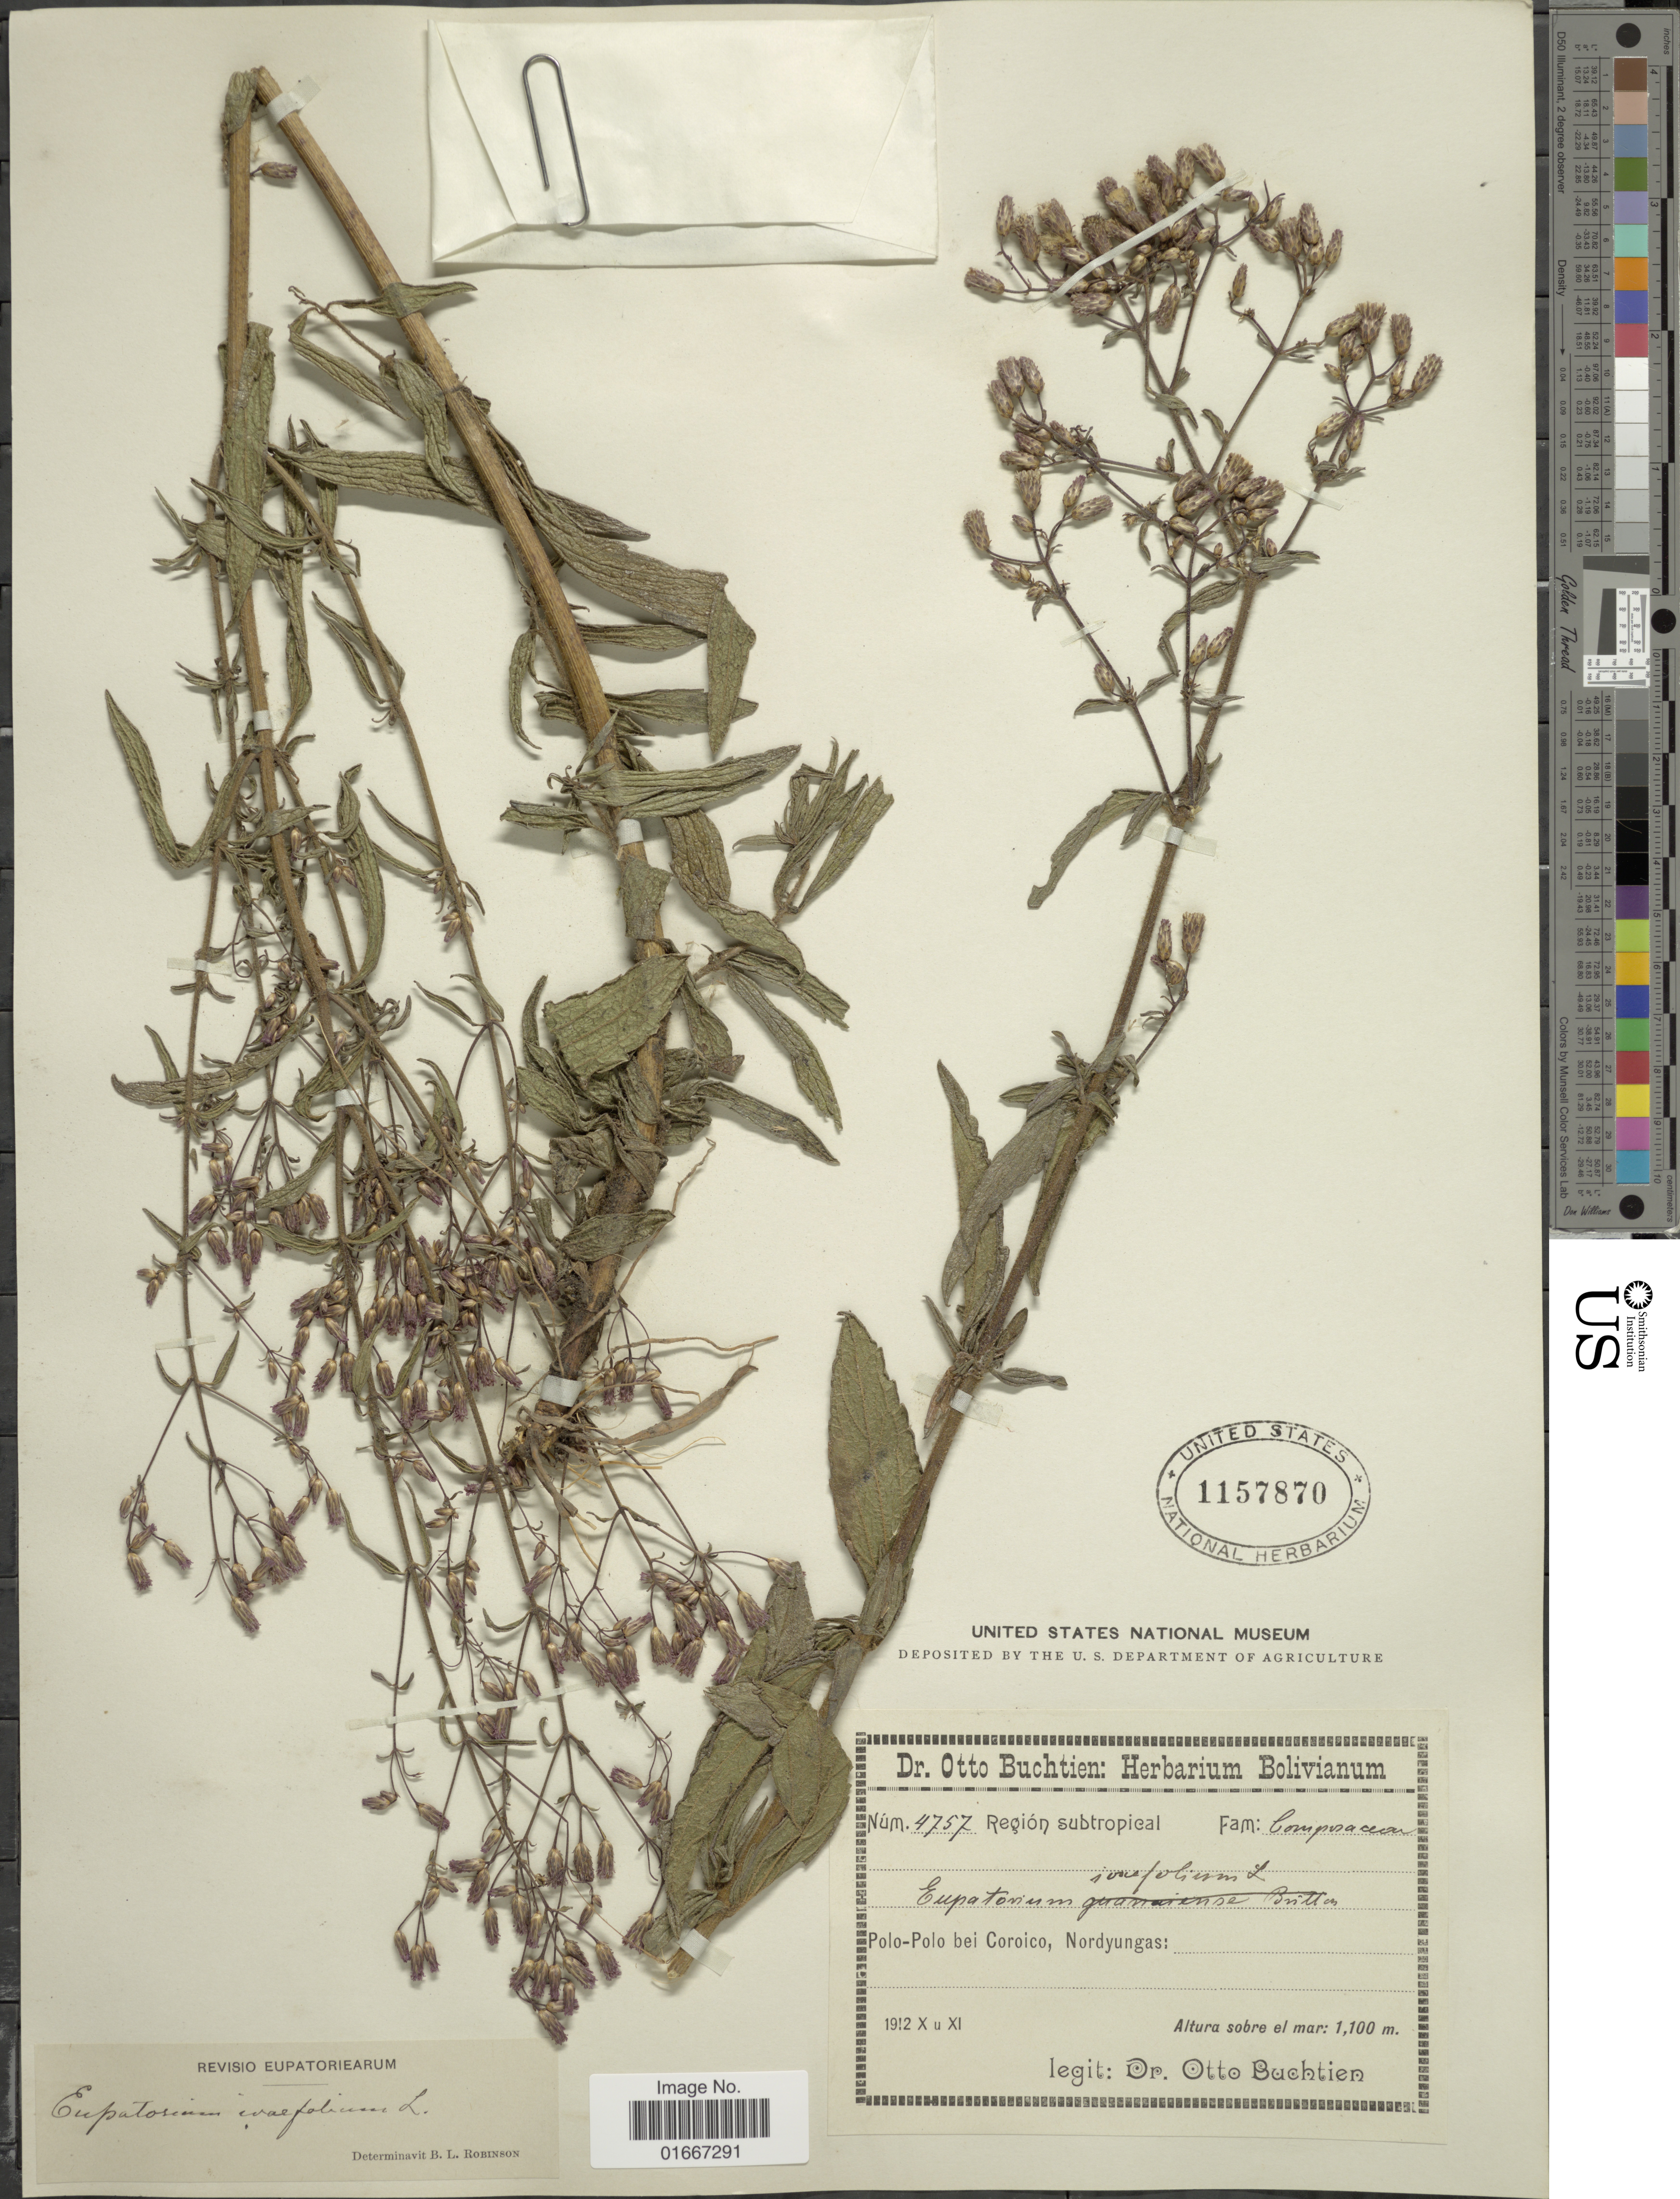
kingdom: Plantae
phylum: Tracheophyta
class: Magnoliopsida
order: Asterales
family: Asteraceae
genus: Chromolaena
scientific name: Chromolaena ivaefolia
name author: (L.) R.M. King & H. Rob.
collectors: O. Buchtien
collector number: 4757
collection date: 1912-10/1912-11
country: Bolivia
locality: Region Subtropical, Polo-Polo bei Coroico, Nordyungas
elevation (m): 1100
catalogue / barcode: US 1157870